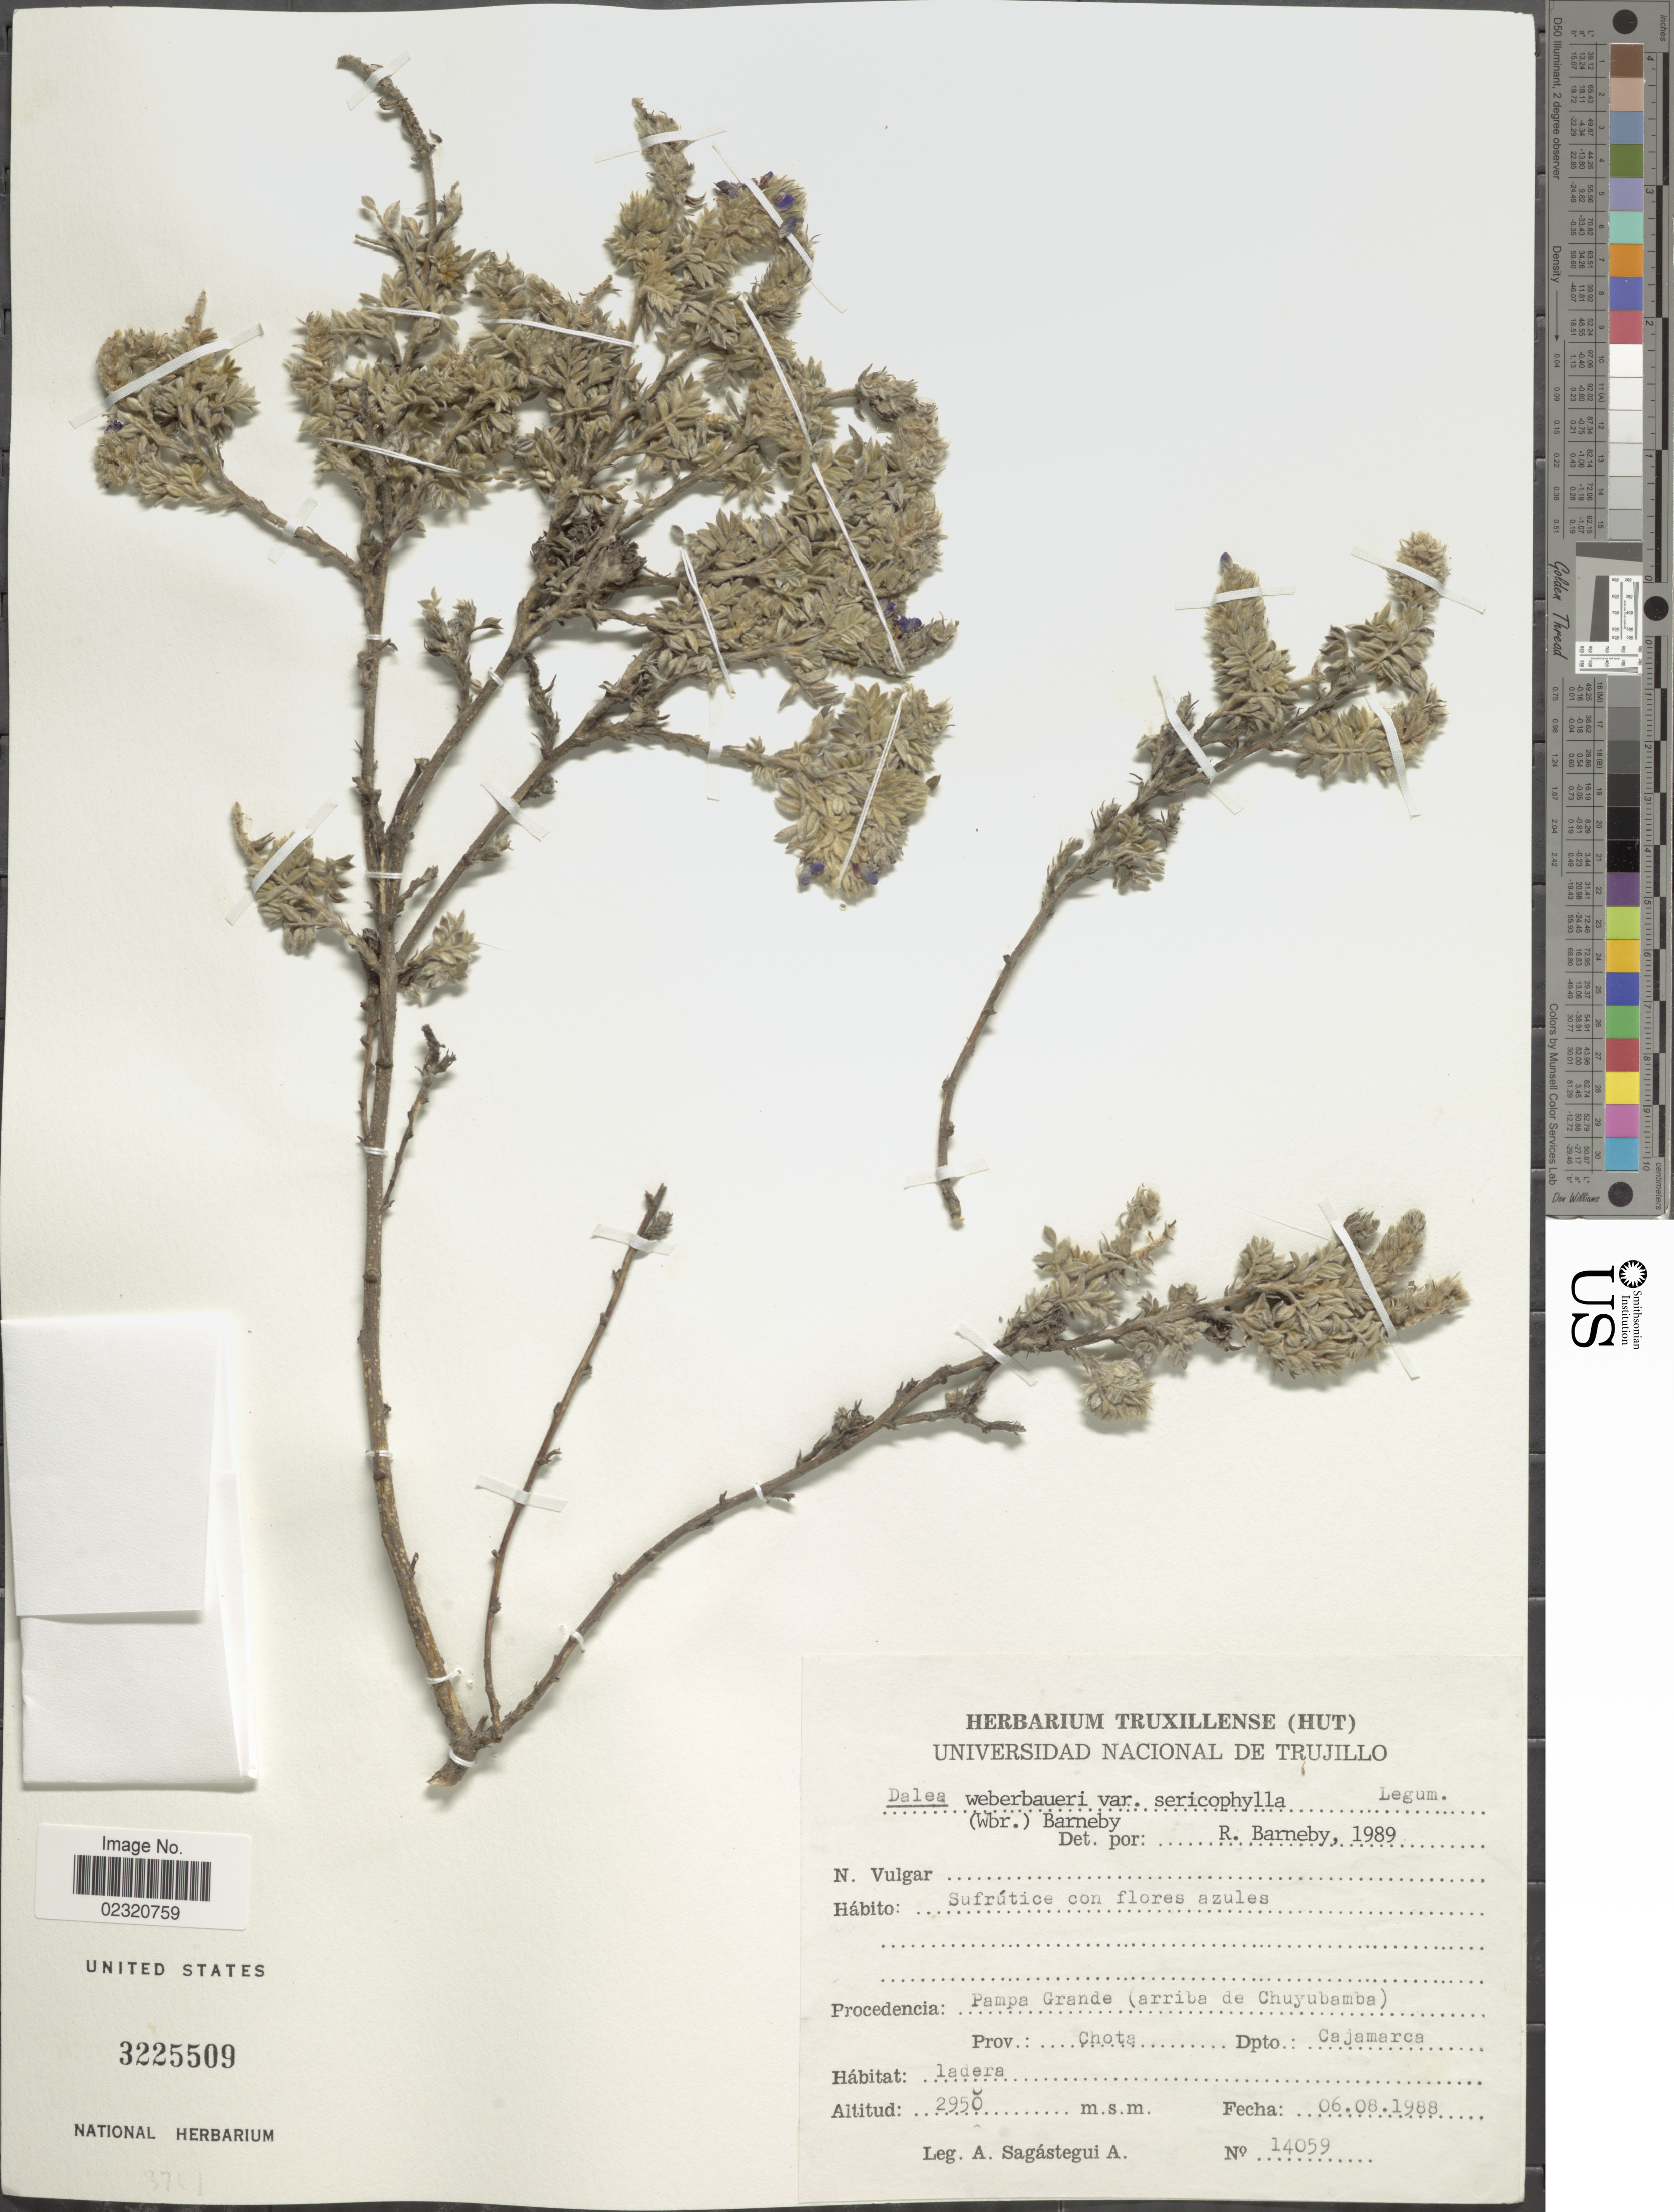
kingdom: Plantae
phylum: Tracheophyta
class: Magnoliopsida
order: Fabales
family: Fabaceae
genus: Dalea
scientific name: Dalea weberbaueri var. sericophylla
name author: (Ulbr.) Barneby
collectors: A. Sagástegui A.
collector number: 14059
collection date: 1988-08-06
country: Peru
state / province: Cajamarca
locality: Pampa Grande (arriba de Chuyubamba) Prov. Chota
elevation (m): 2950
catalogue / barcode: US 3225509